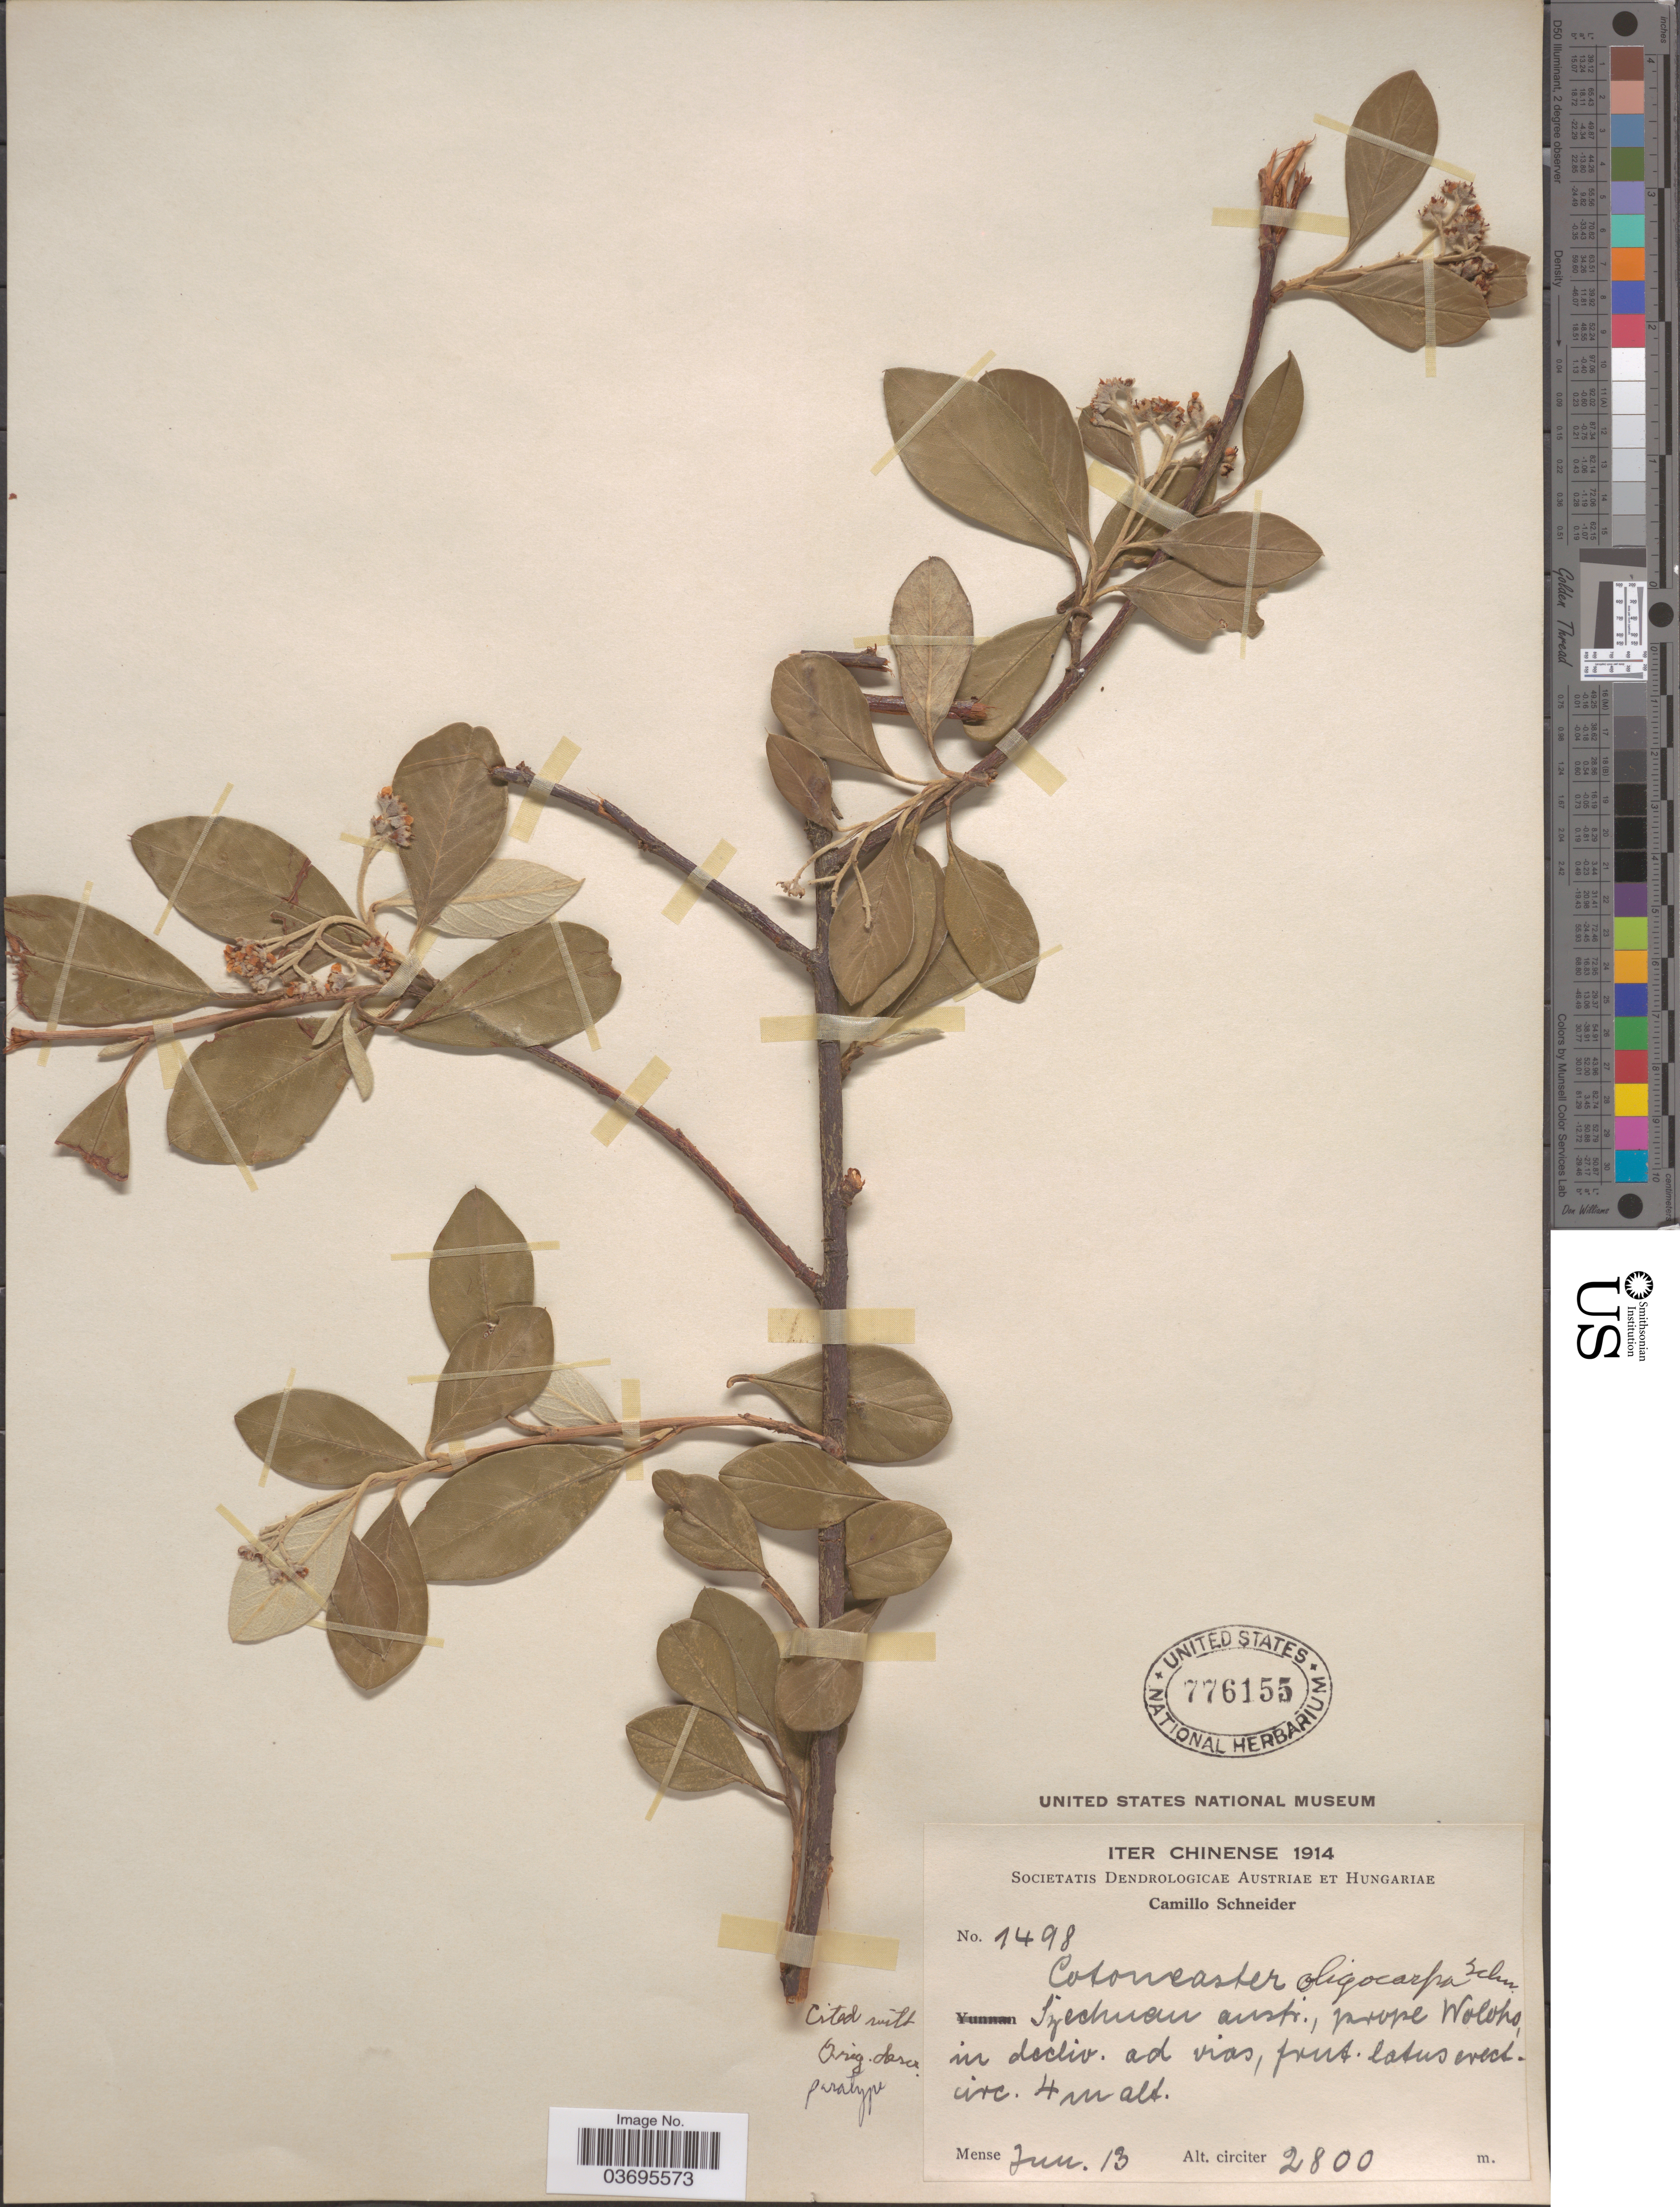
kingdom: Plantae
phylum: Tracheophyta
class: Magnoliopsida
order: Rosales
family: Rosaceae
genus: Cotoneaster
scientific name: Cotoneaster oligocarpus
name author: C.K. Schneid.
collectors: C. K. Schneider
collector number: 1498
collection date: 1914-06-13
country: China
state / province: Sichuan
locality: Iter Chinense. Szechwan austr., prope Woloho, in decliv. ad vias.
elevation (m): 4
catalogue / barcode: US 776155